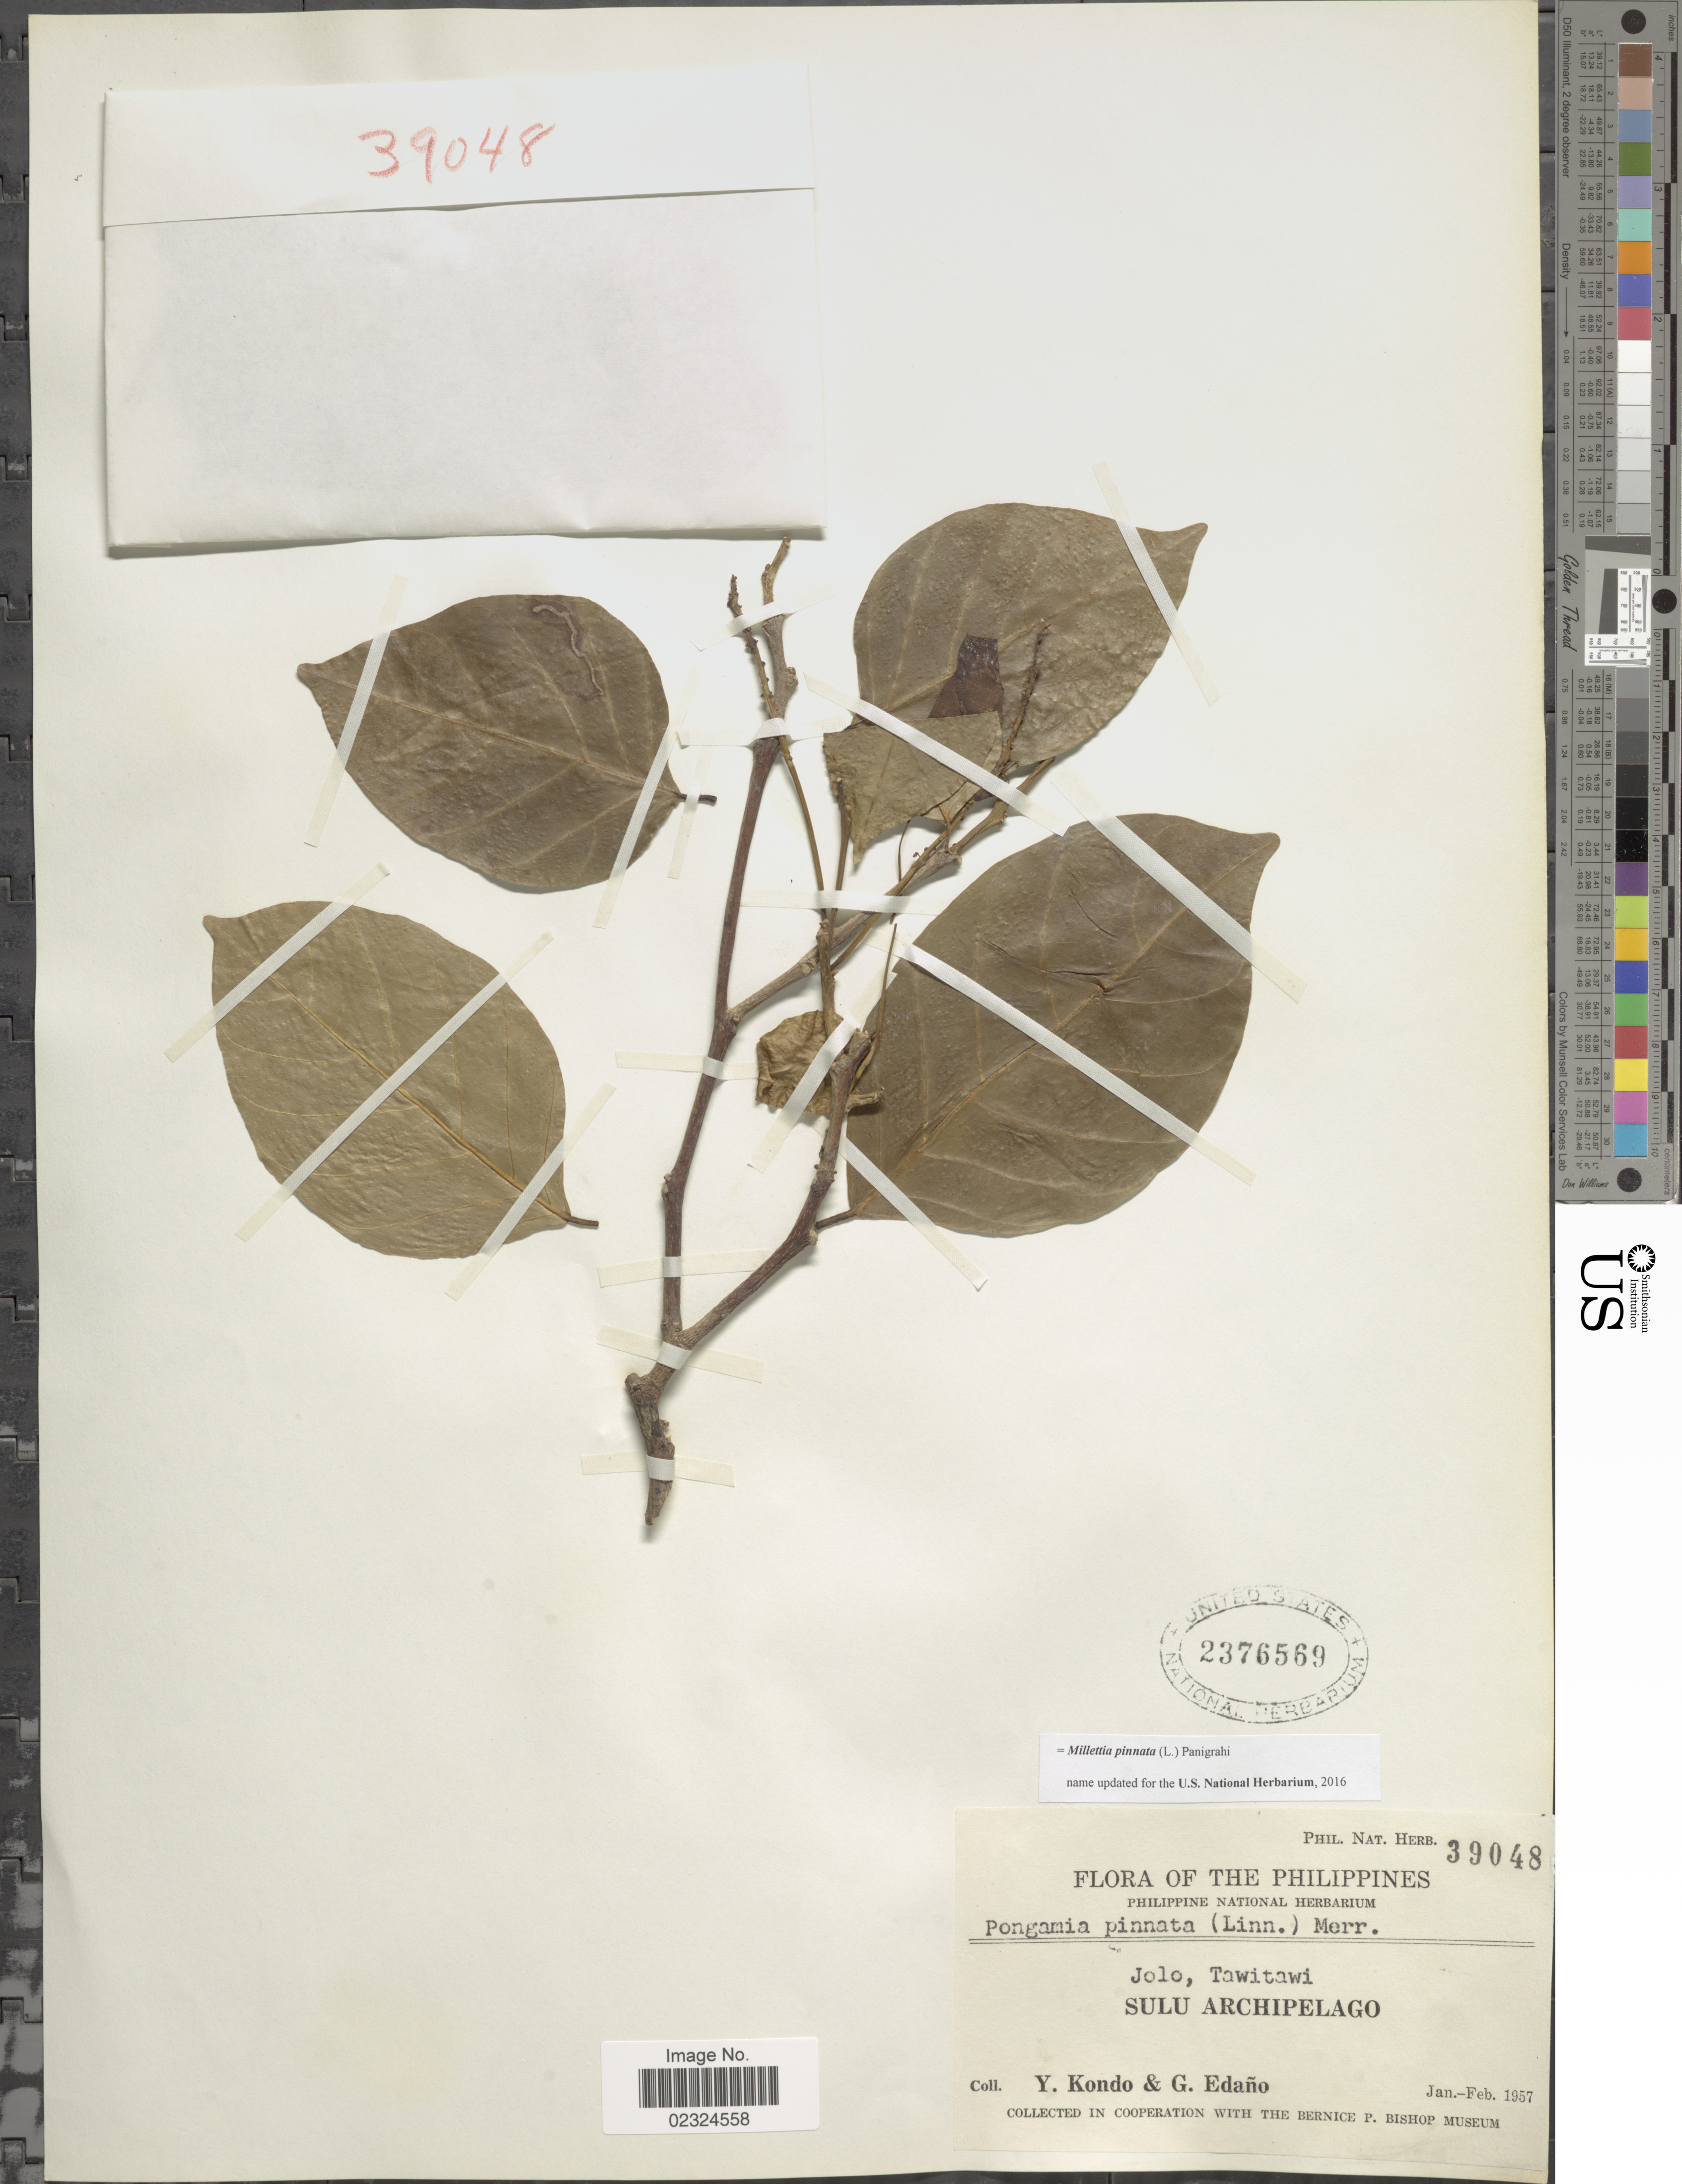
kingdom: Plantae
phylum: Tracheophyta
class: Magnoliopsida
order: Fabales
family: Fabaceae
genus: Millettia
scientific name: Millettia pinnata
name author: (L.) Panigrahi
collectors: Y. Kondo & G. Edaño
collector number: Phil. Nat. Herb. 39048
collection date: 1957-01/1957-02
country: Philippines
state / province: Muslim Mindanao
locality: Jolo, Tawitawi. Sulu Archipelago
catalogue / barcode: US 2376569